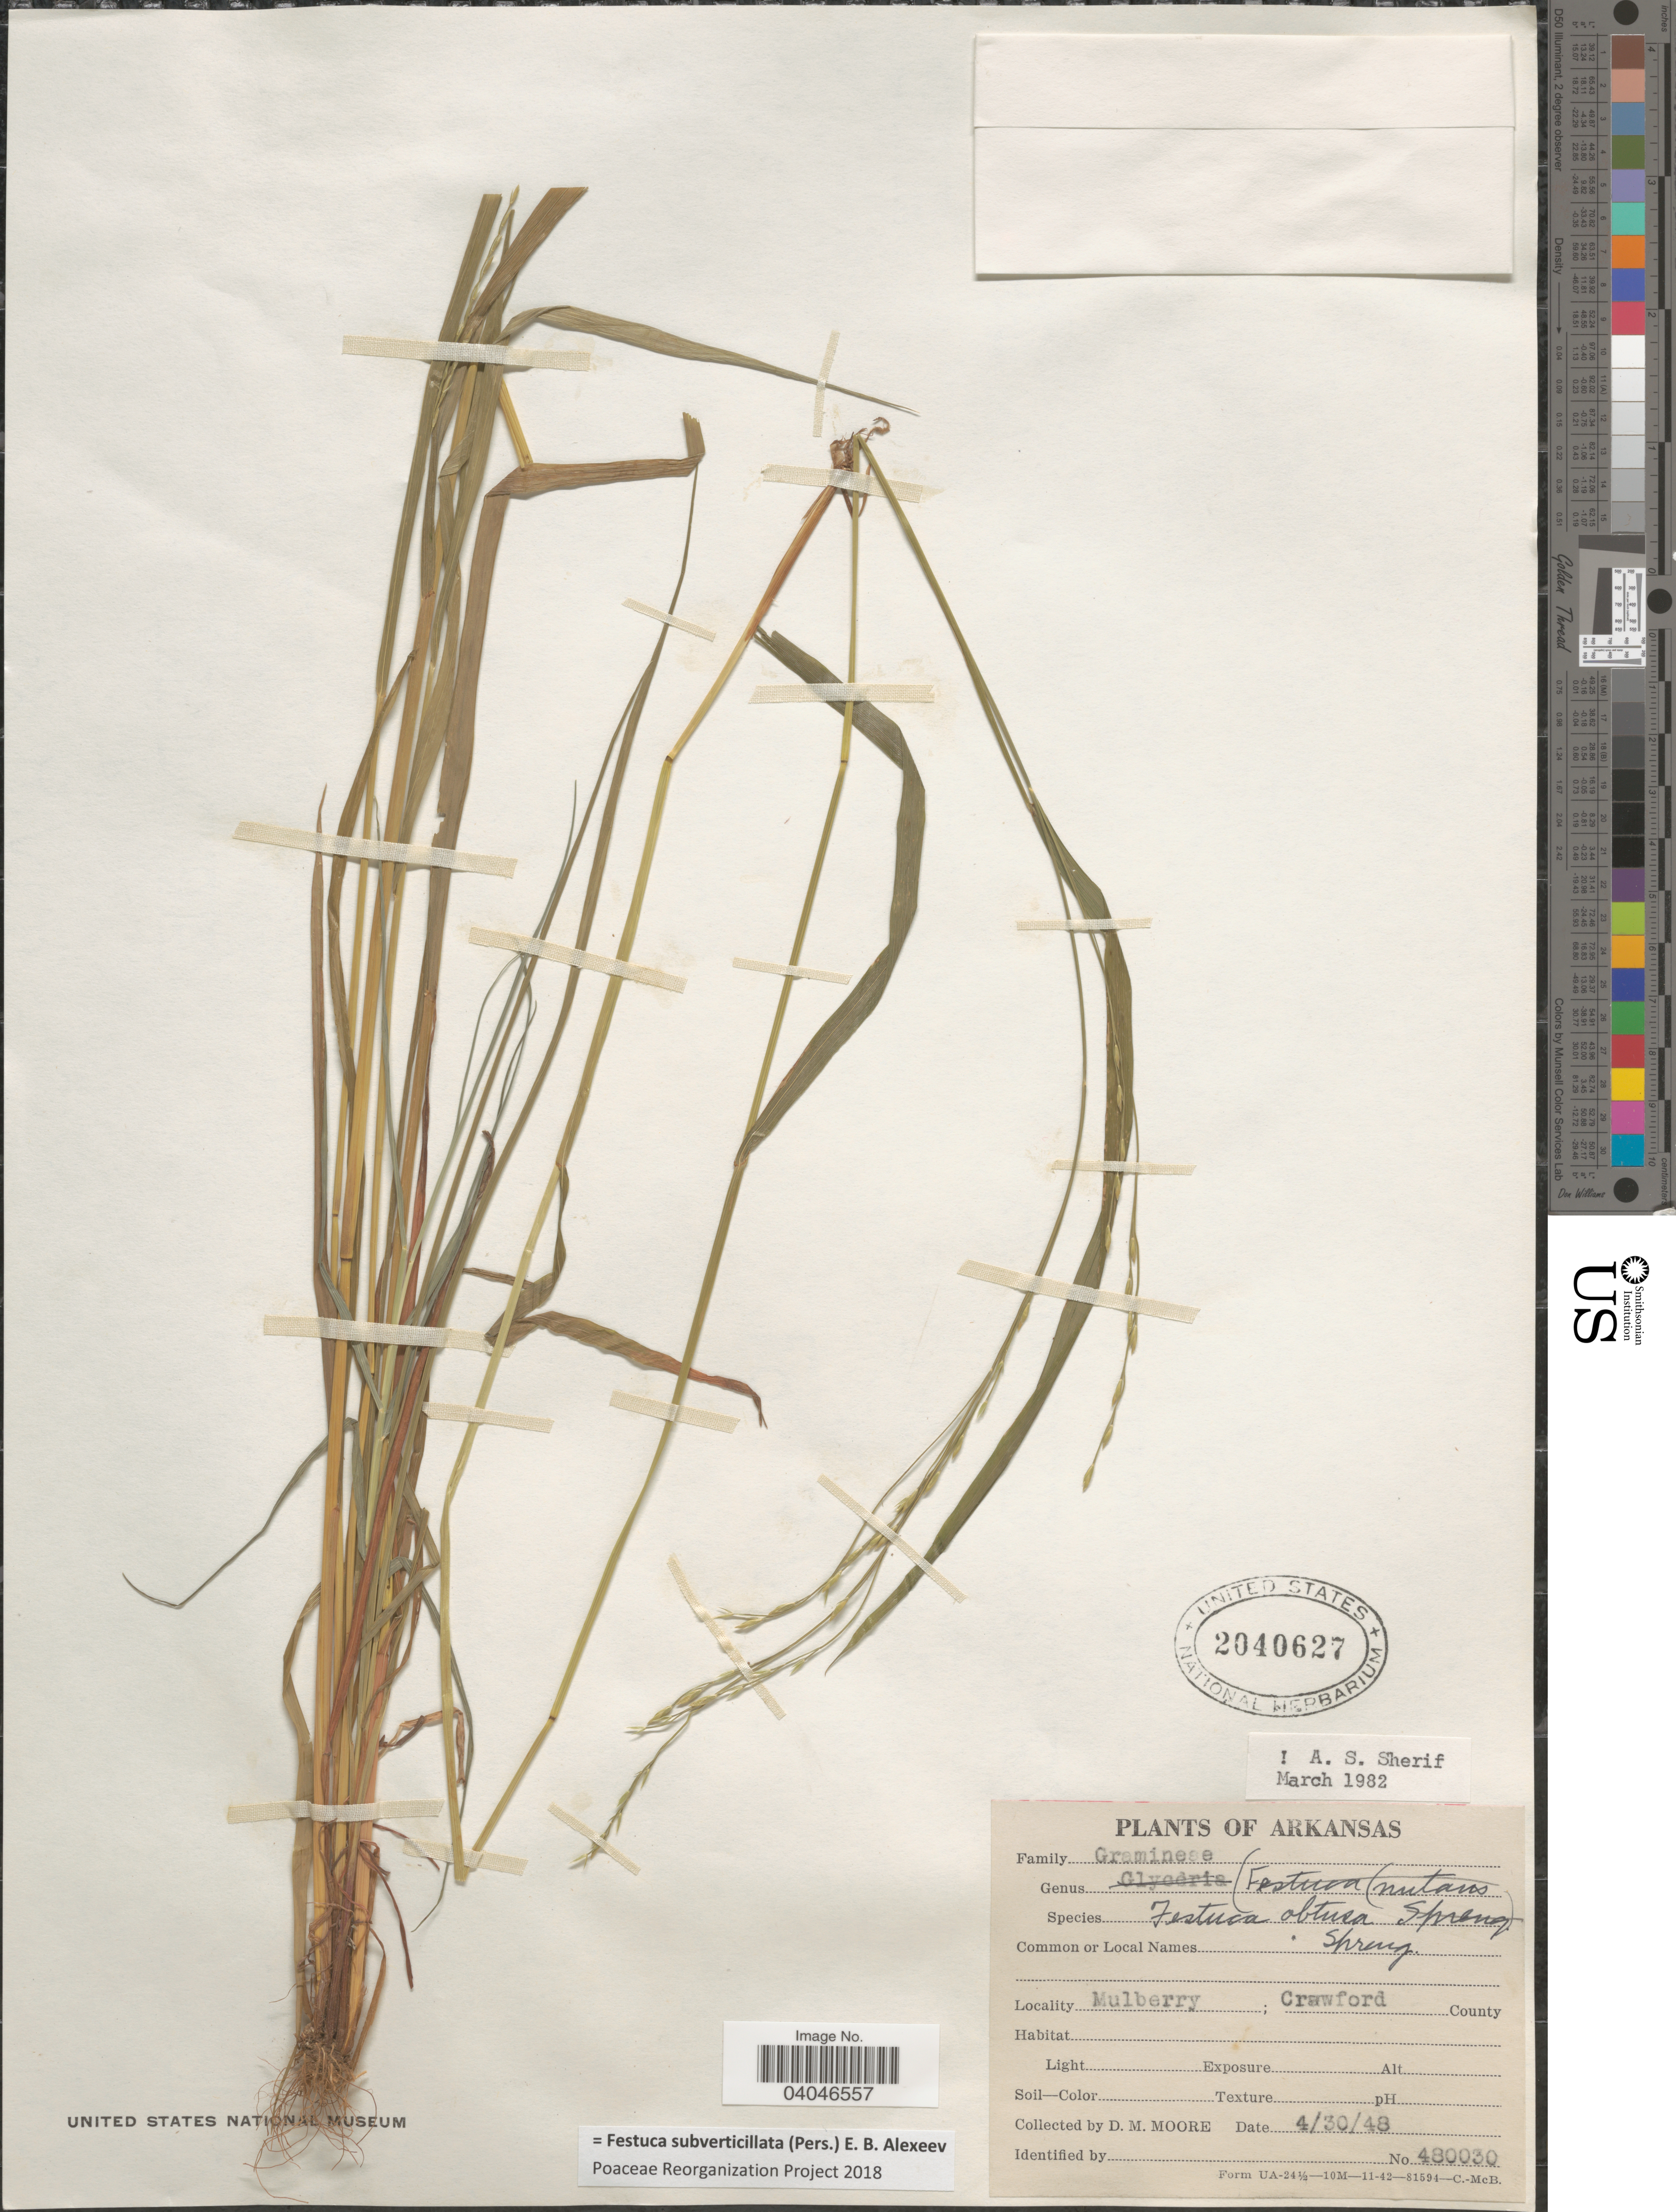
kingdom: Plantae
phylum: Tracheophyta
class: Liliopsida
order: Poales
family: Poaceae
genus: Festuca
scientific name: Festuca subverticillata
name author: (Pers.) E.B. Alexeev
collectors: D. Moore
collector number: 480030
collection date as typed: Transcribed d/m/y: 30/4/48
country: United States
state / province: Arkansas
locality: Mulberry; Crawford County.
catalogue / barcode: US 2040627